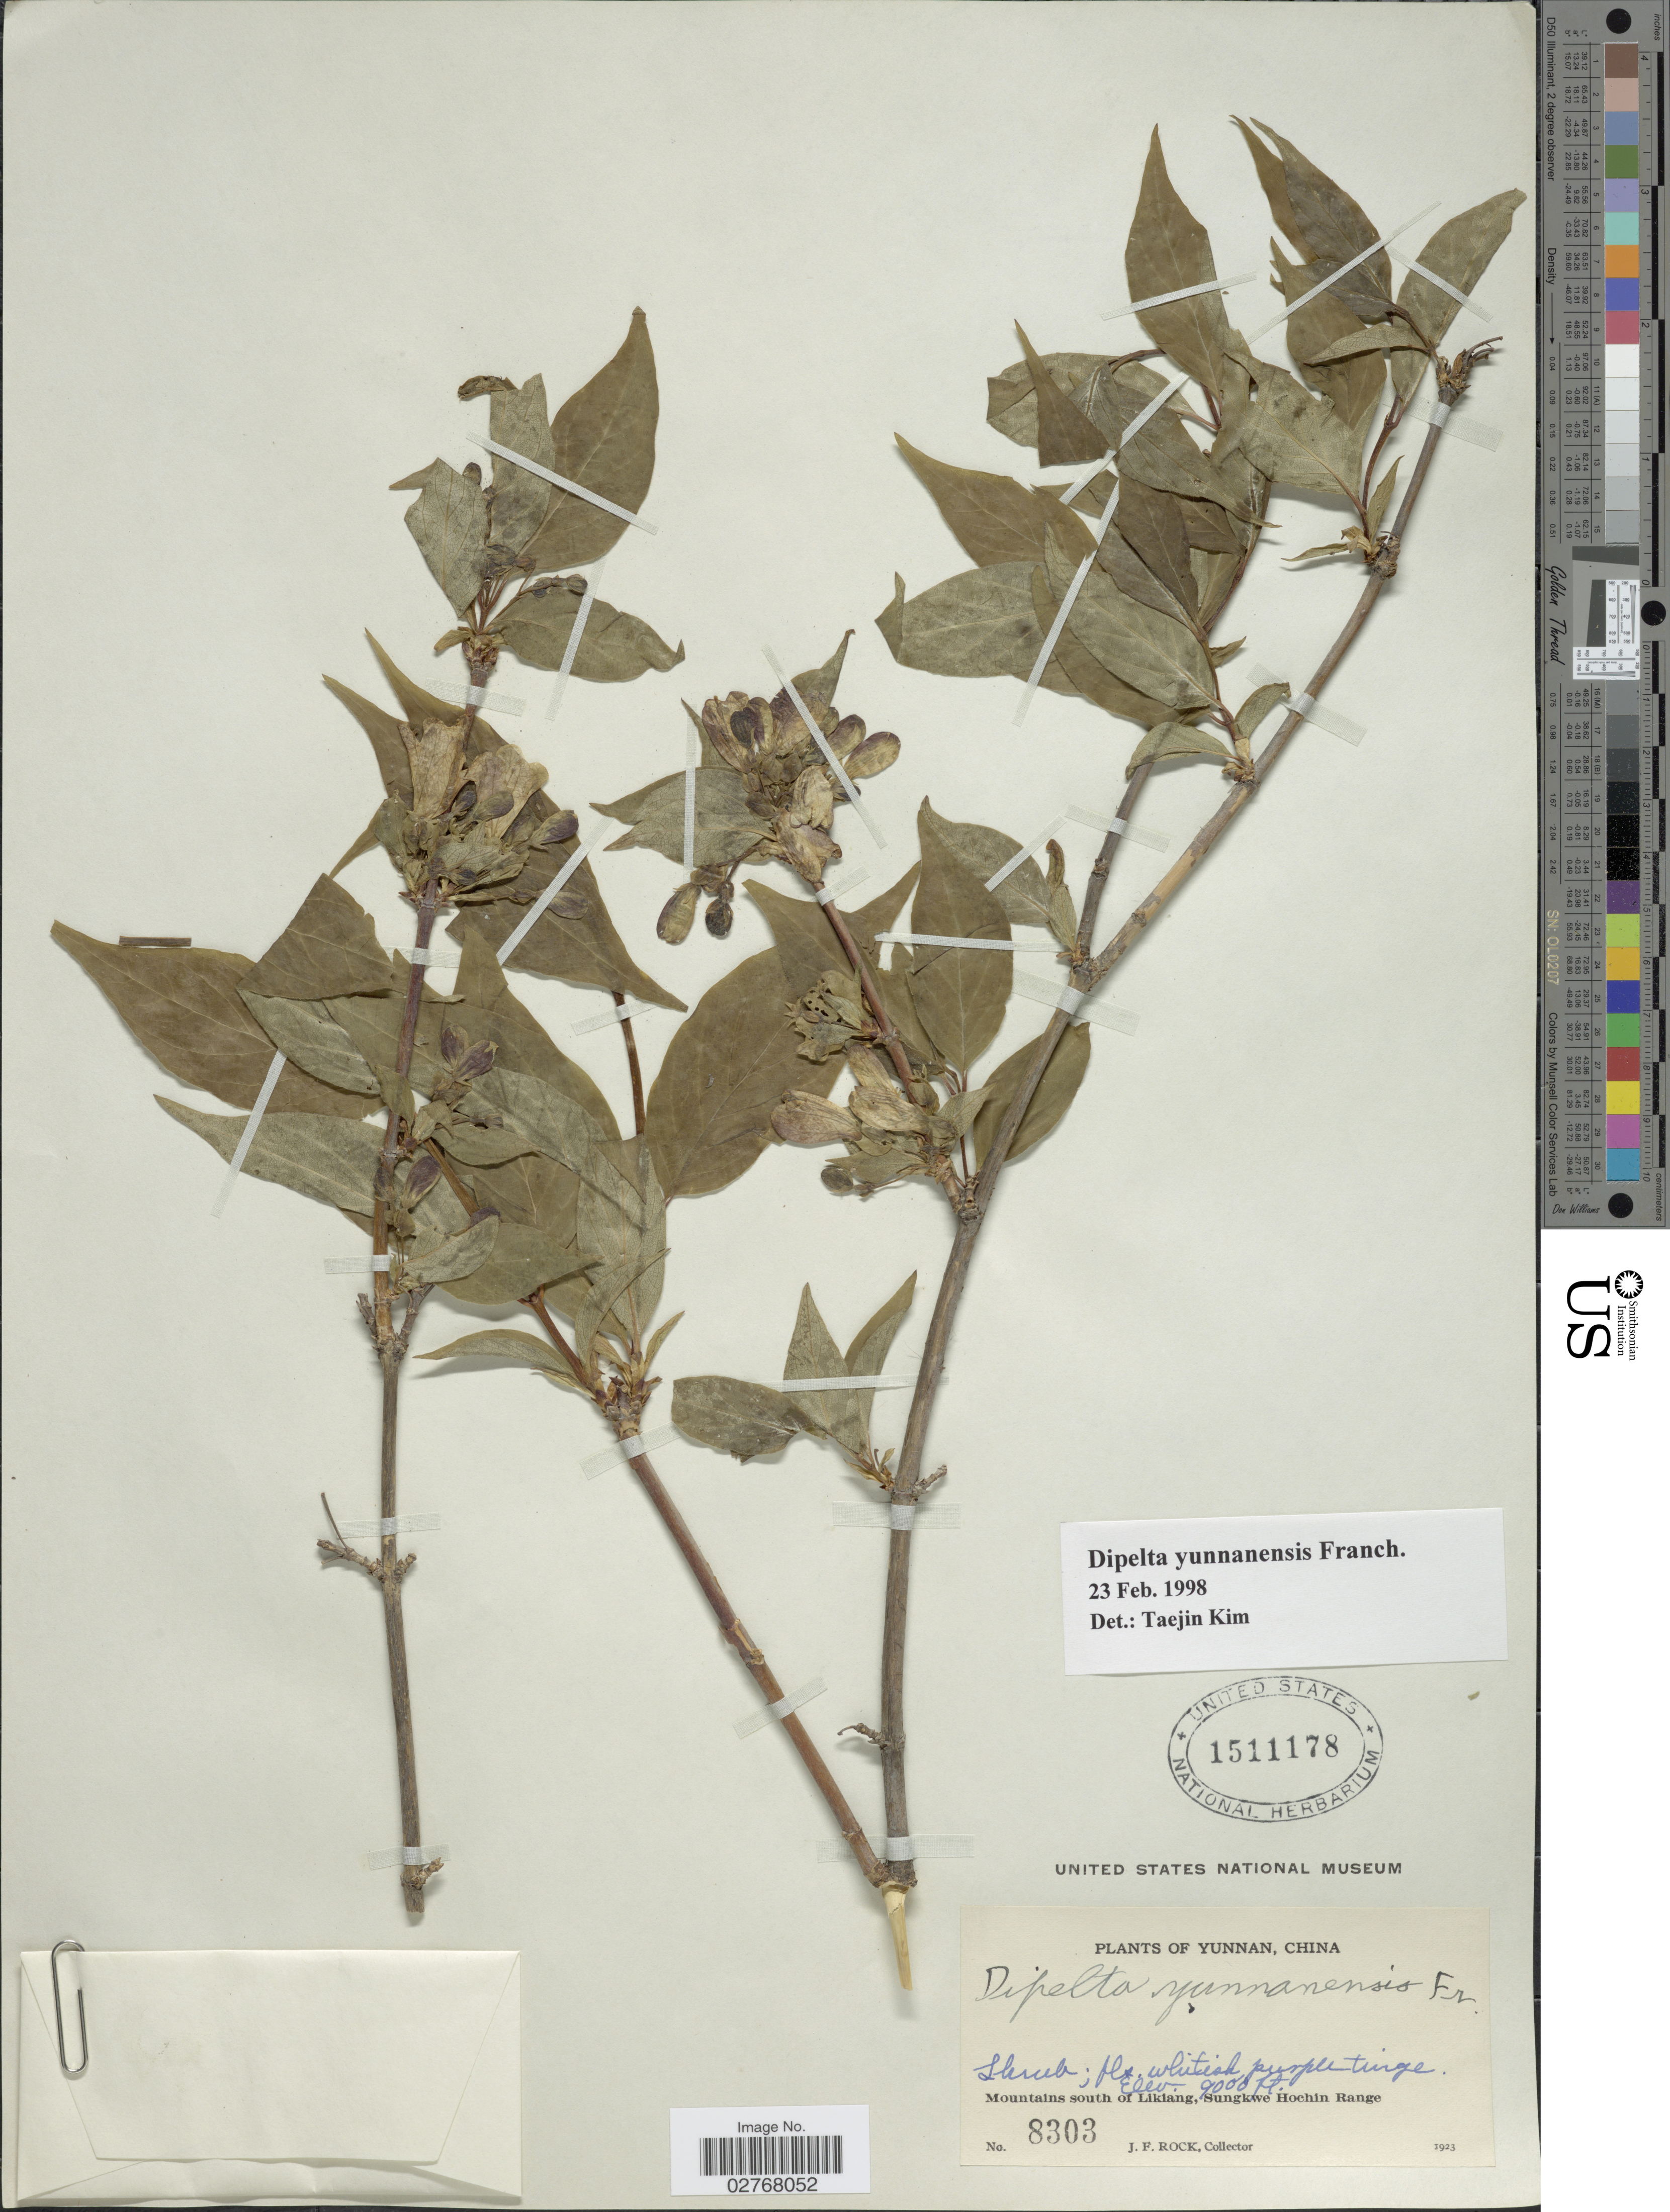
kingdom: Plantae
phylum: Tracheophyta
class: Magnoliopsida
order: Dipsacales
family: Caprifoliaceae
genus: Dipelta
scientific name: Dipelta yunnanensis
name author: Franch.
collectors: J. Rock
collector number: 8303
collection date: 1923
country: China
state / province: Yunnan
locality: Mountains south of Likiang, Sungkwe Hochin Range.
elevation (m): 2743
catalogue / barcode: US 1511178